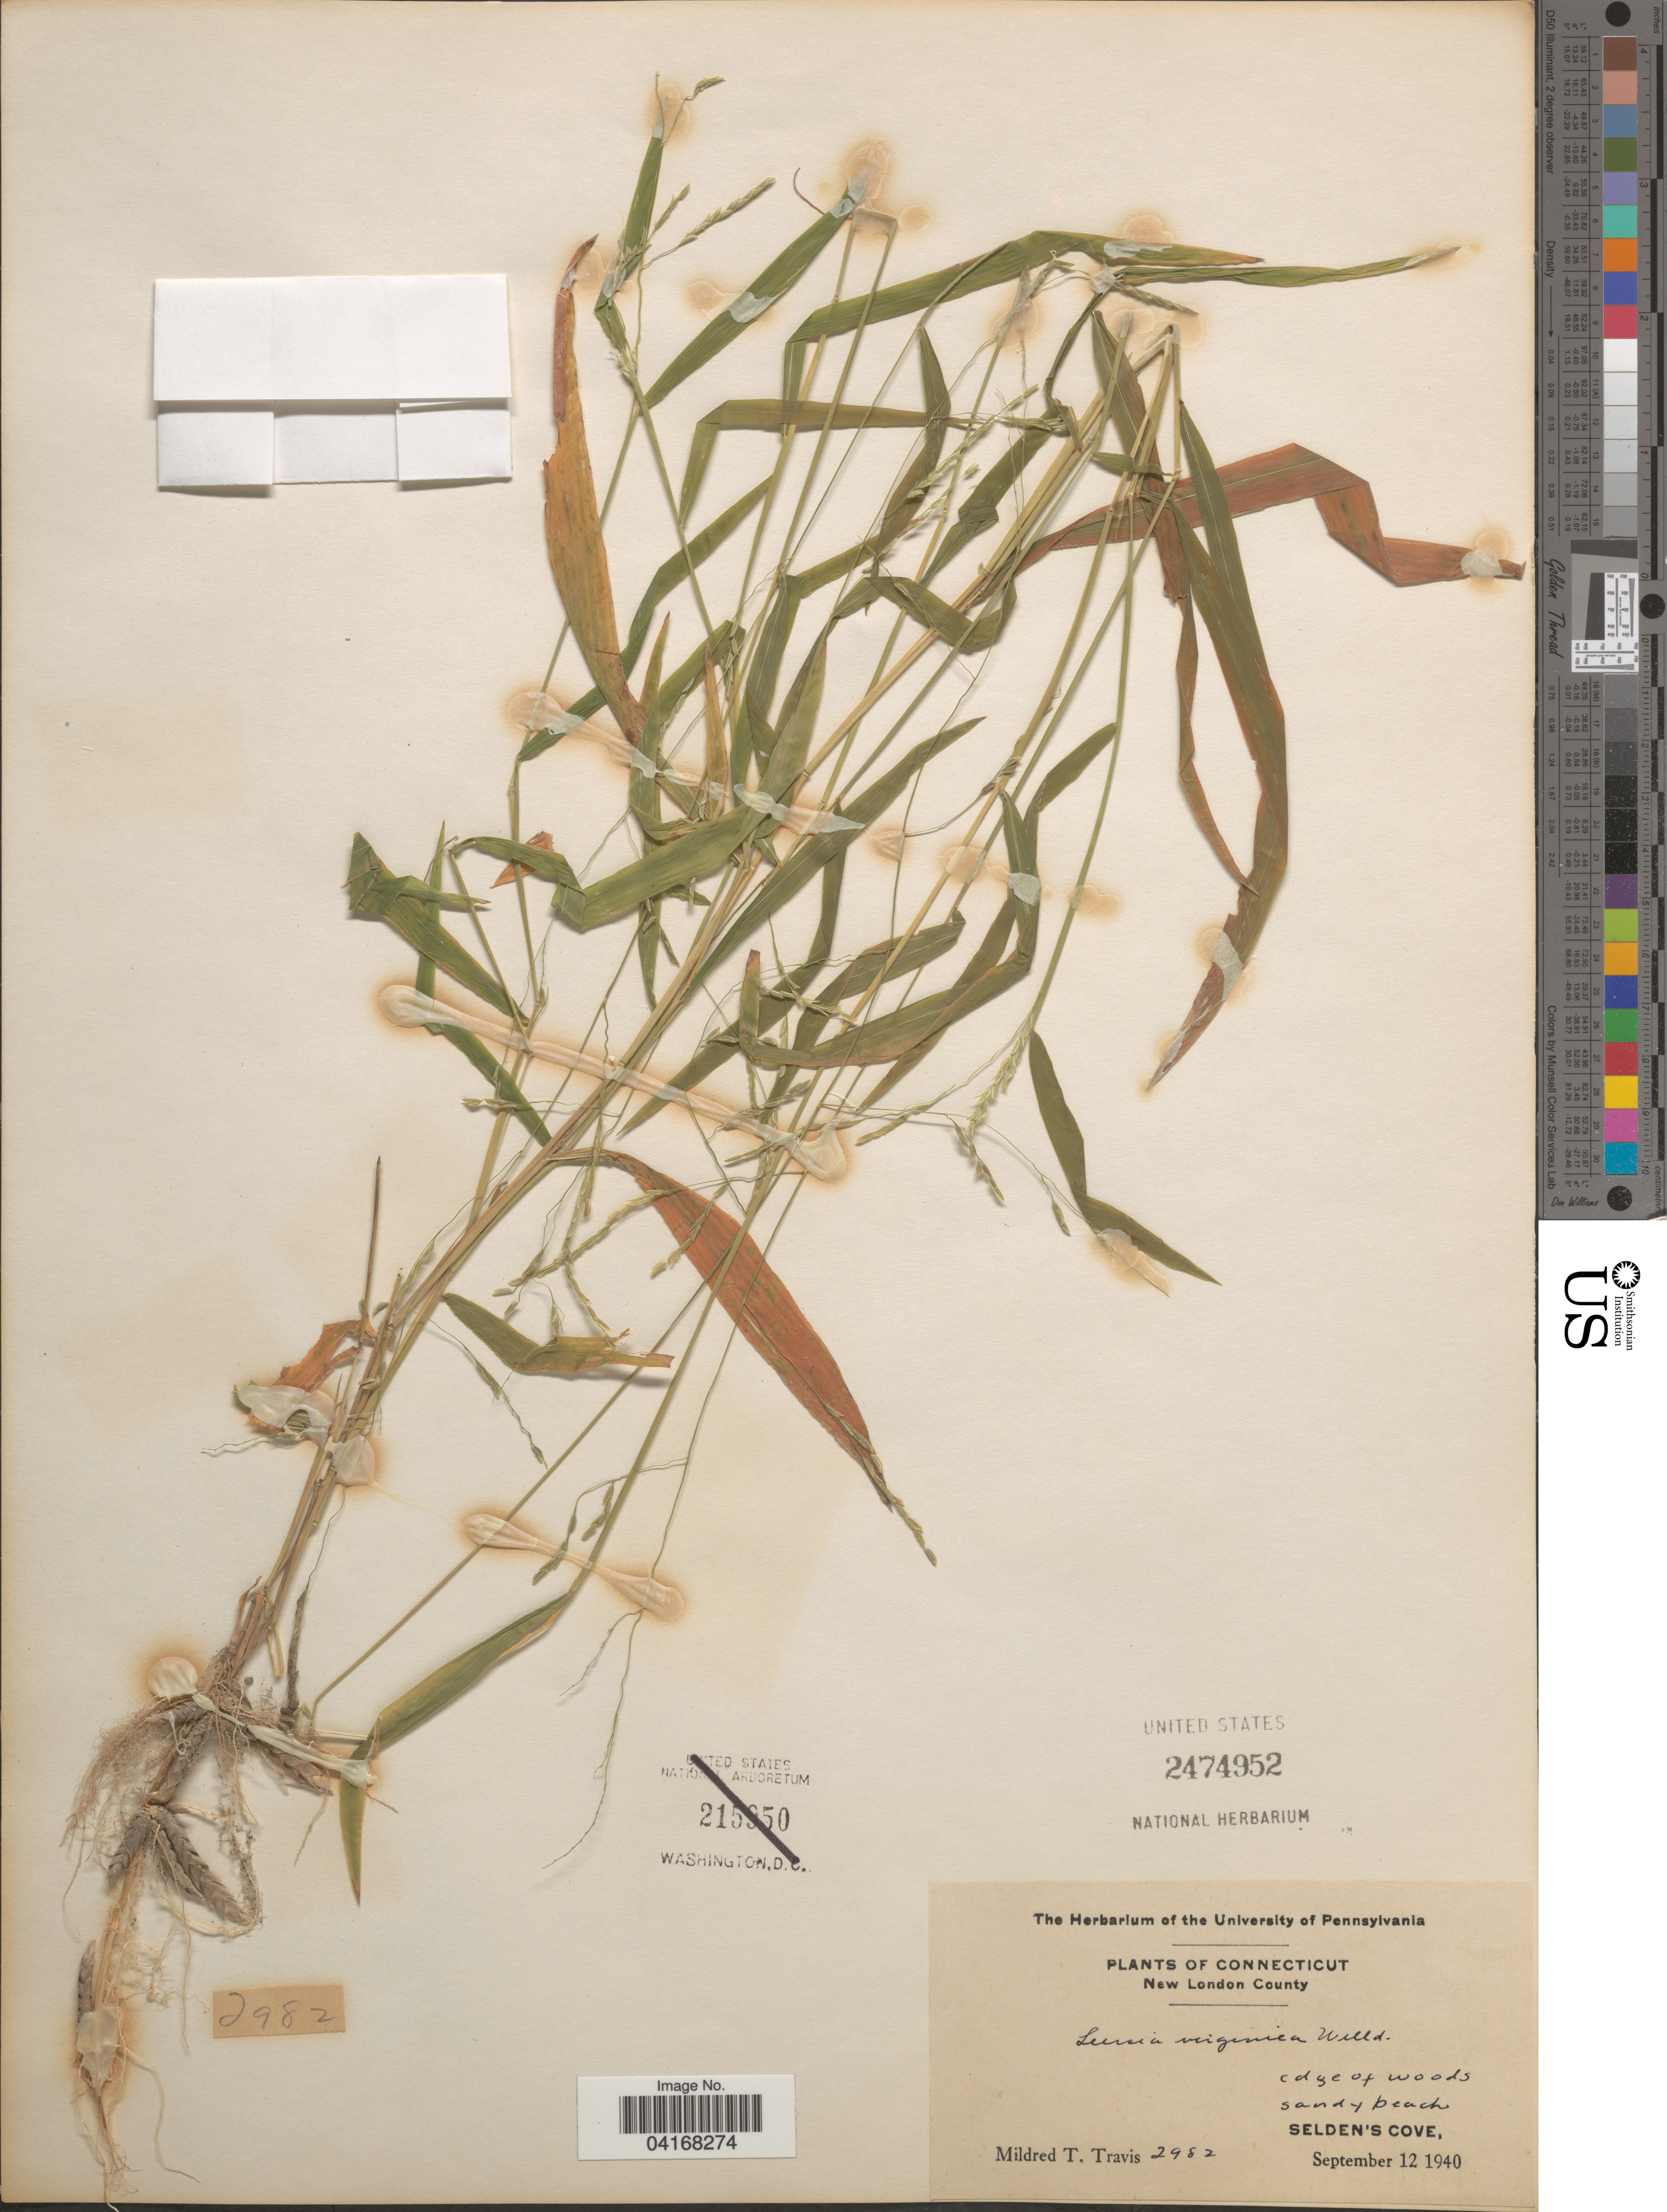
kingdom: Plantae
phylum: Tracheophyta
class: Liliopsida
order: Poales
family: Poaceae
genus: Leersia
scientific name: Leersia virginica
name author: Willd.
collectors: M. Travis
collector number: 2982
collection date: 1940-09-12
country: United States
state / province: Connecticut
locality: New London County. Selden's Cove.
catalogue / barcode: US 2474952